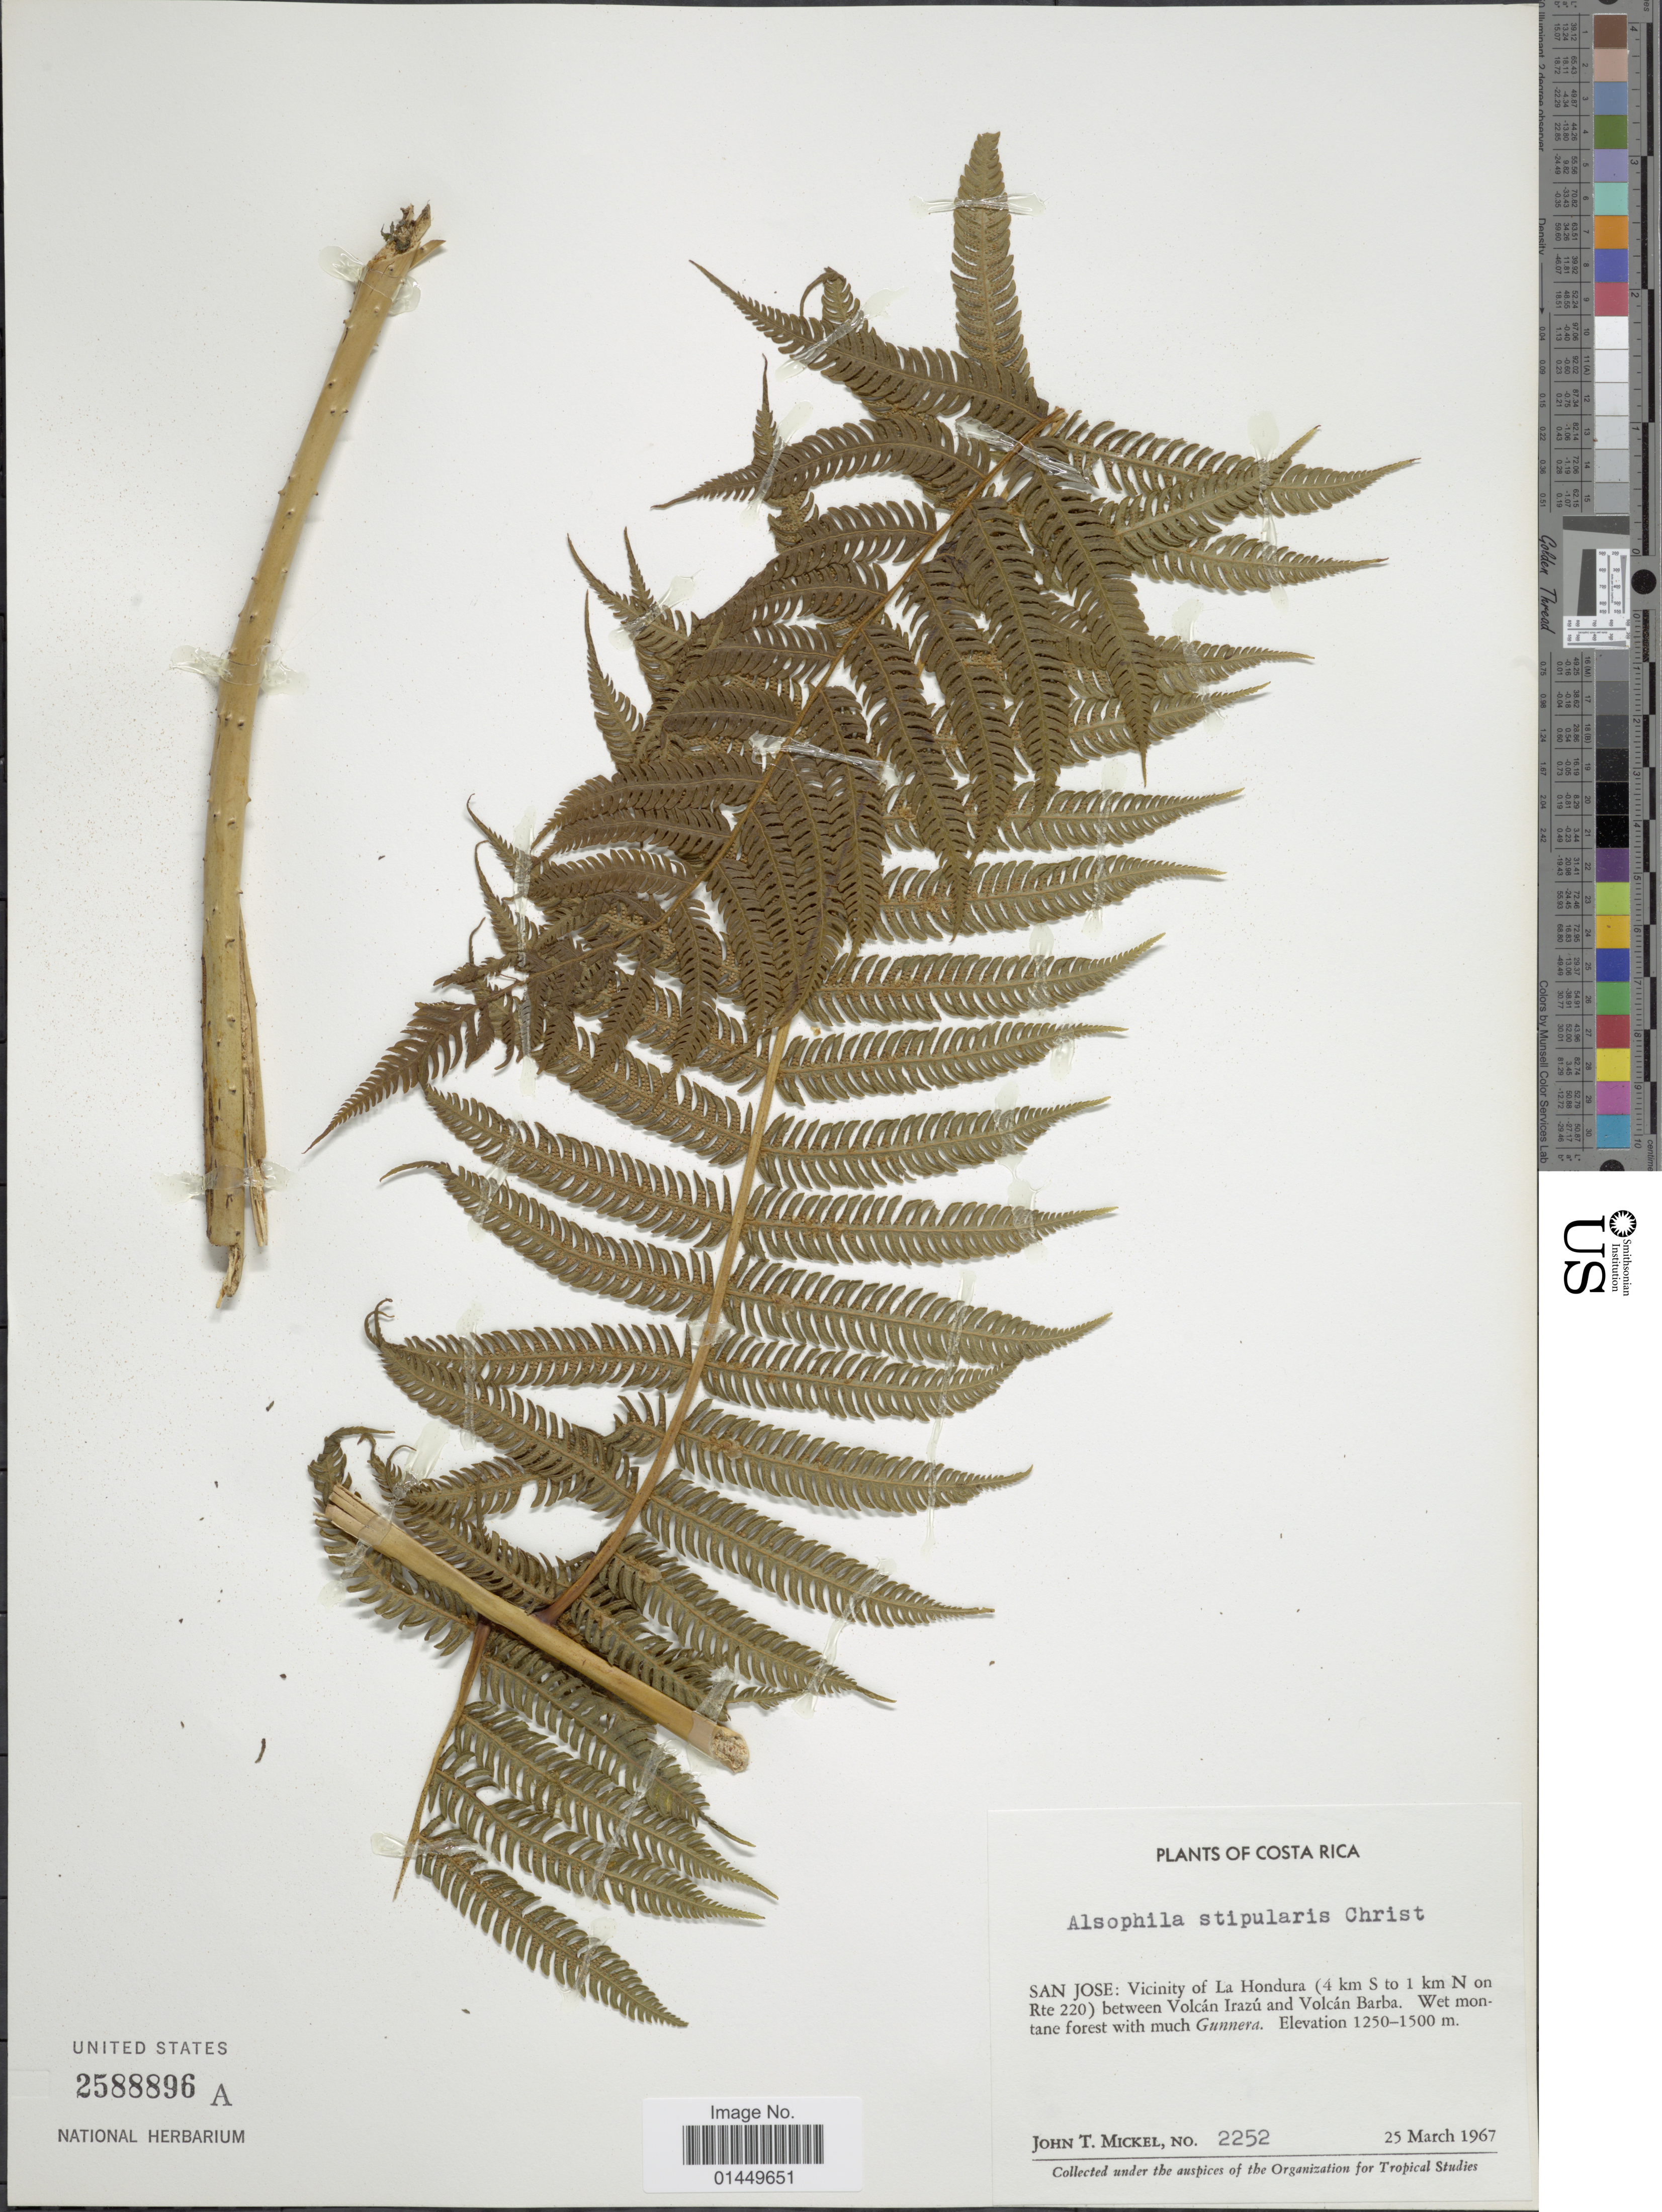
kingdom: Plantae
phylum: Tracheophyta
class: Polypodiopsida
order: Cyatheales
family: Cyatheaceae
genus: Cyathea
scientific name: Cyathea stipularis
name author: (Christ) Domin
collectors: J. T. Mickel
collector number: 2252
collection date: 1967-03-25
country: Costa Rica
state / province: San José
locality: San Jose: Vicinity of La Hondura (4 km S to 1 km N on Rte 220) Between Volcan Irazu and Volcan Barba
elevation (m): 1250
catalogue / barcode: US 2588896A